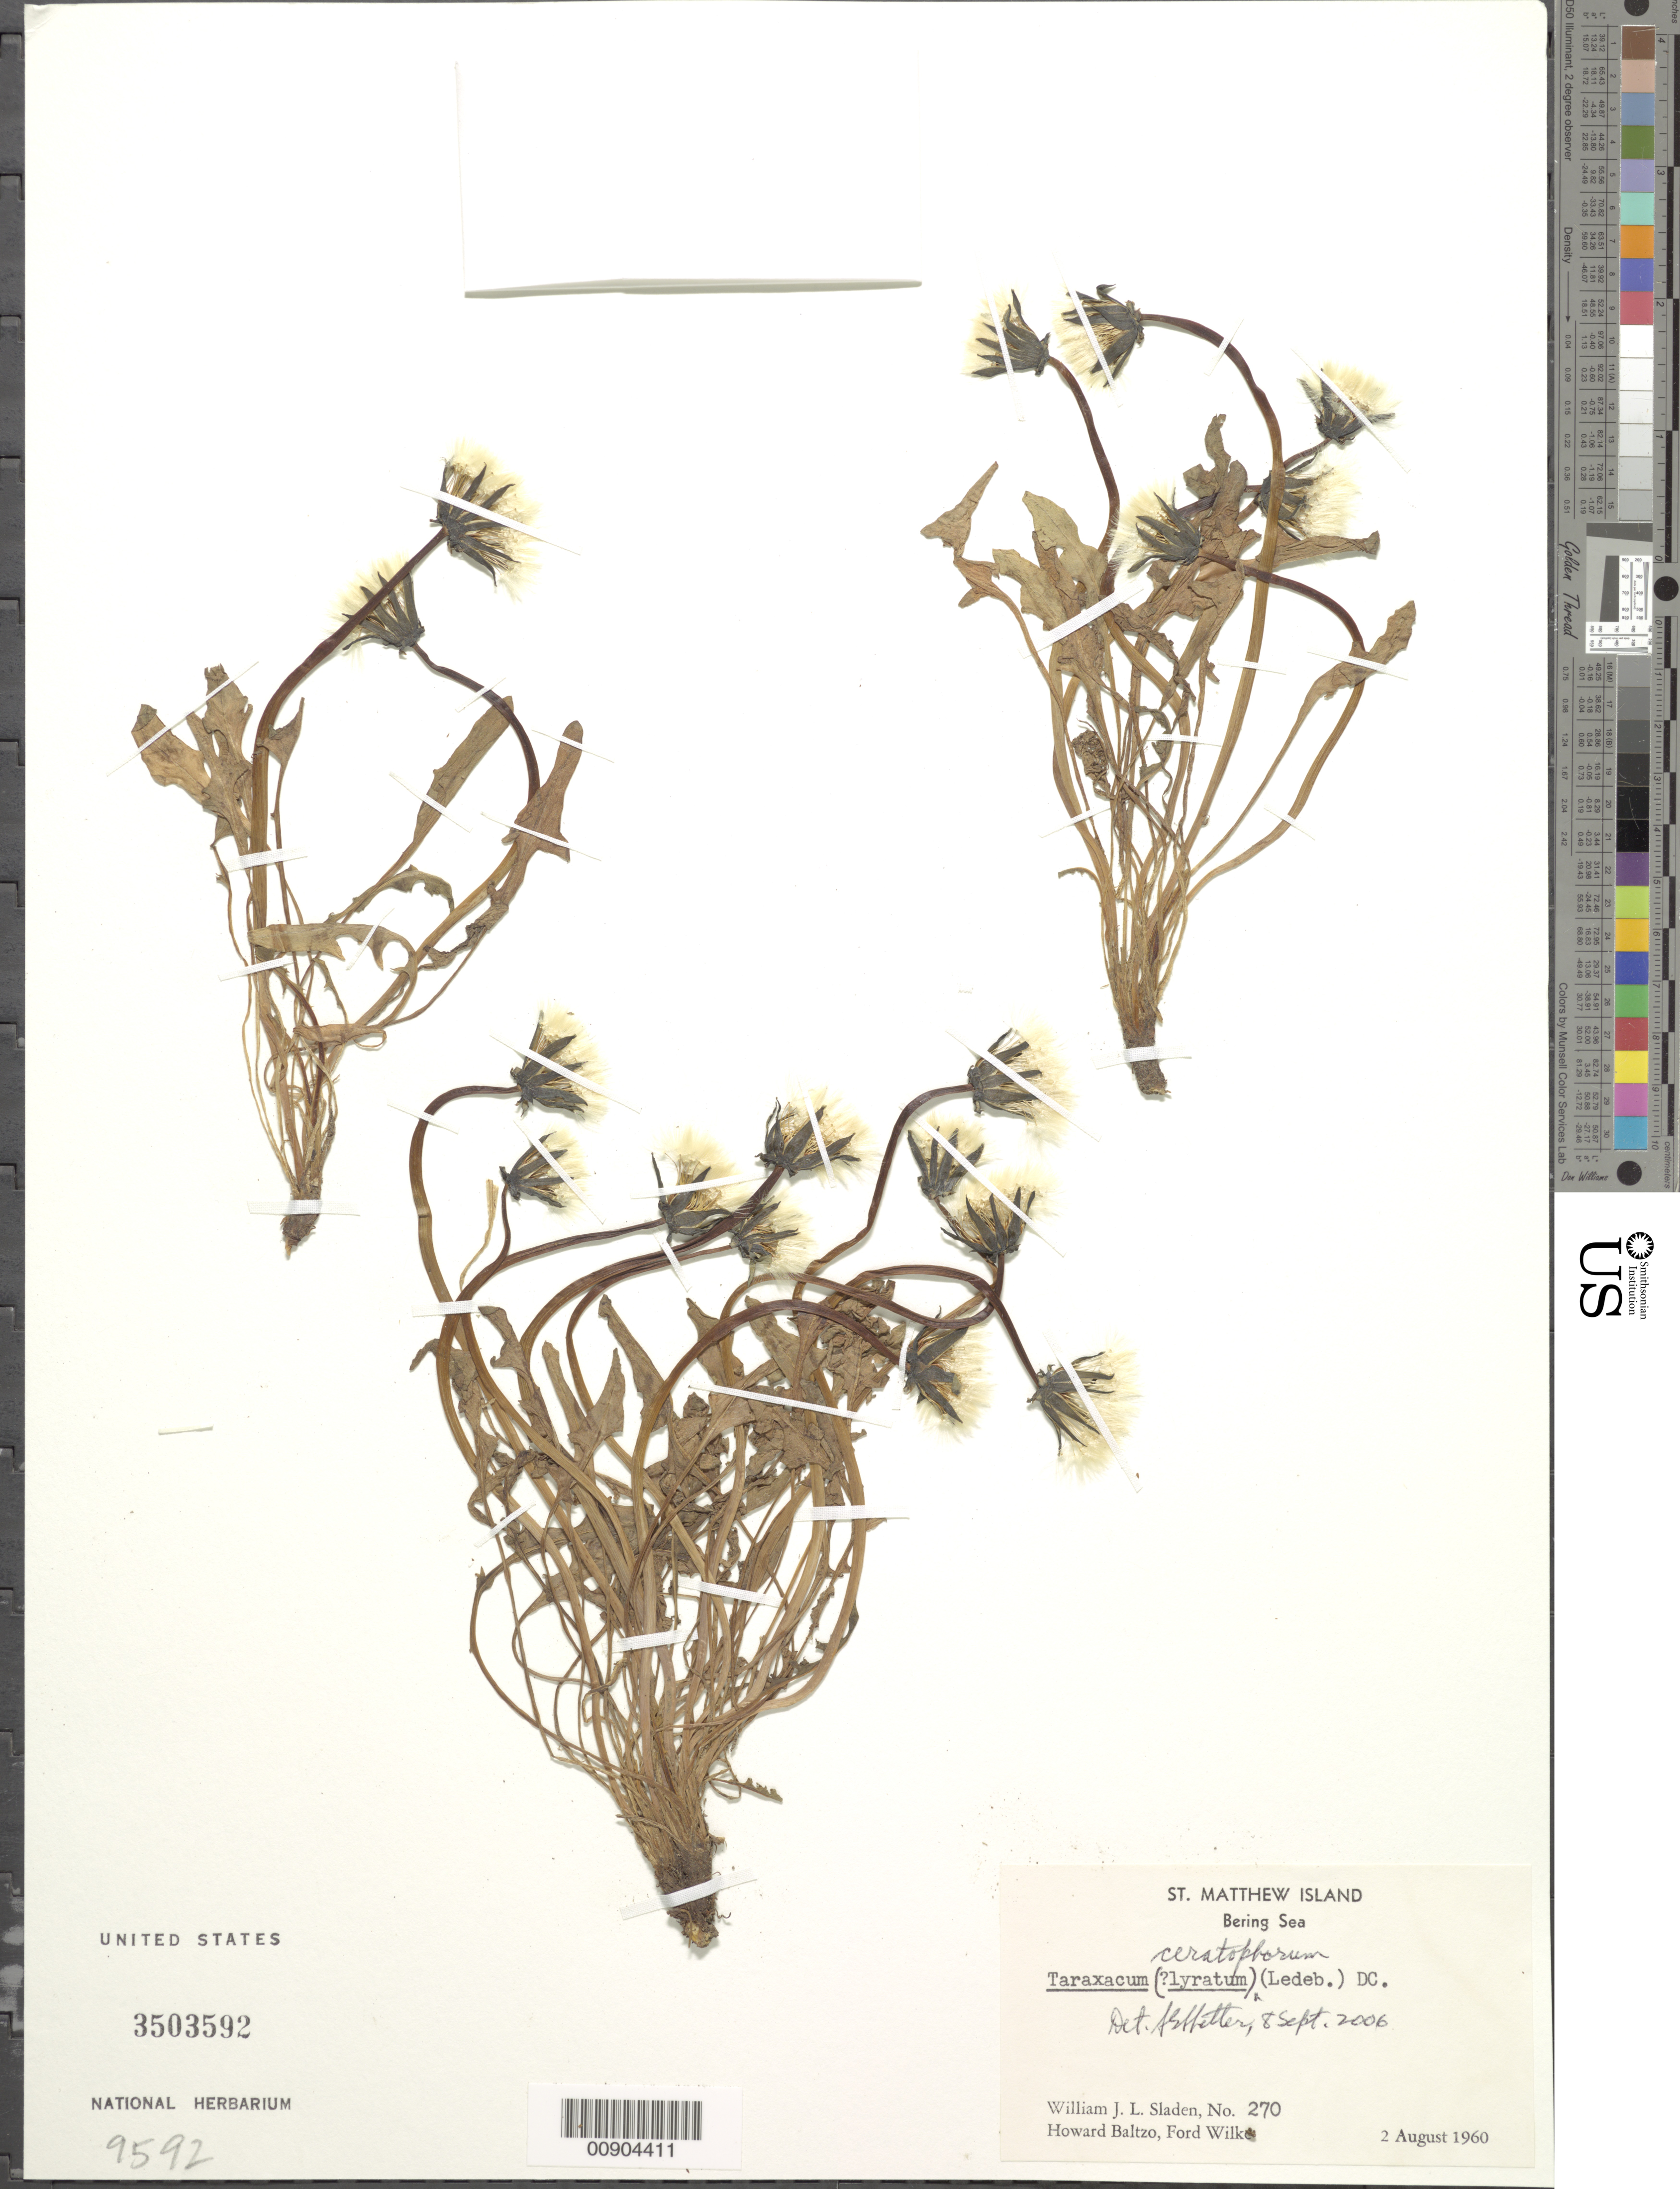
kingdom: Plantae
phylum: Tracheophyta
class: Magnoliopsida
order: Asterales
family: Asteraceae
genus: Taraxacum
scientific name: Taraxacum ceratophorum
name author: (Ledeb.) DC.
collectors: W. Sladen, H. Baltzo & F. Wilke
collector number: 270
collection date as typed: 02 Aug 1960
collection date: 1960-08-02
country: United States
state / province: Alaska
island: St. Matthew Island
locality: St. Matthew Island, Bering Sea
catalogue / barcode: US 3503592